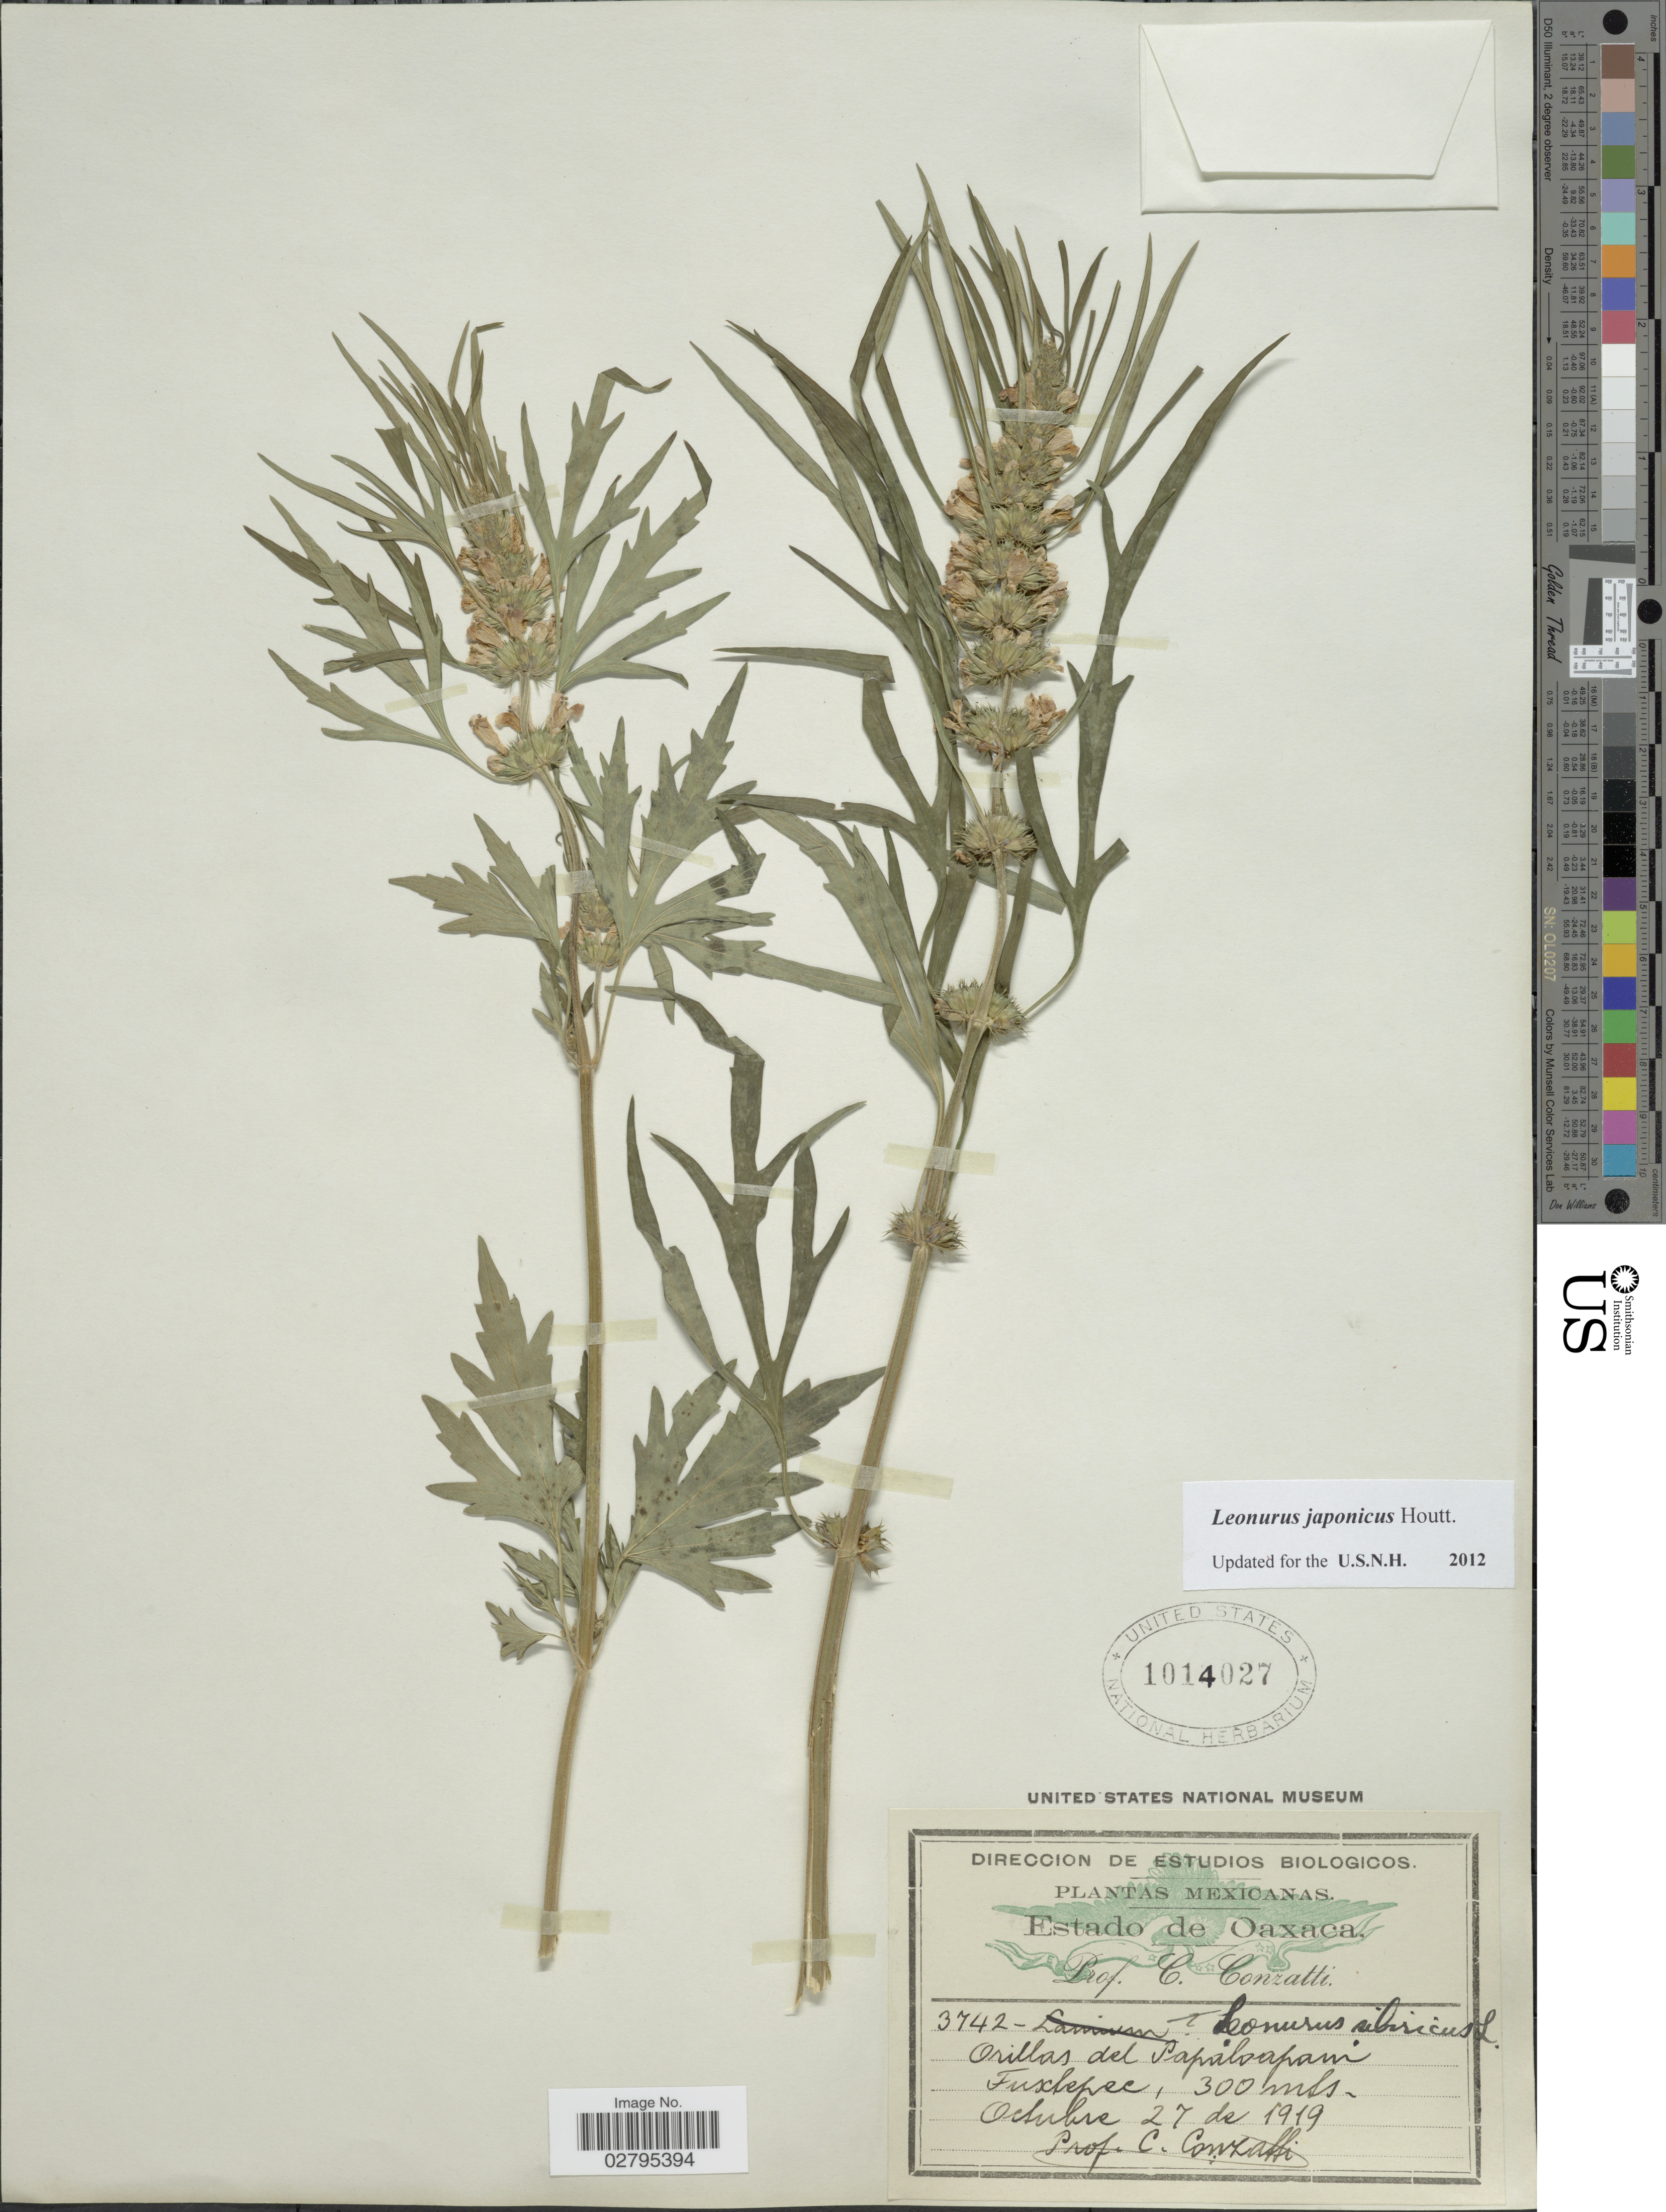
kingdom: Plantae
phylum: Tracheophyta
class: Magnoliopsida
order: Lamiales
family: Lamiaceae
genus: Leonurus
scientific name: Leonurus japonicus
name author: Houtt.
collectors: C. Conzatti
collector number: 3742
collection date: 1919-10-27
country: Mexico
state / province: Oaxaca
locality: Orillas del Papaloapan, Tuxtepec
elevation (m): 300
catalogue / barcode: US 1014027